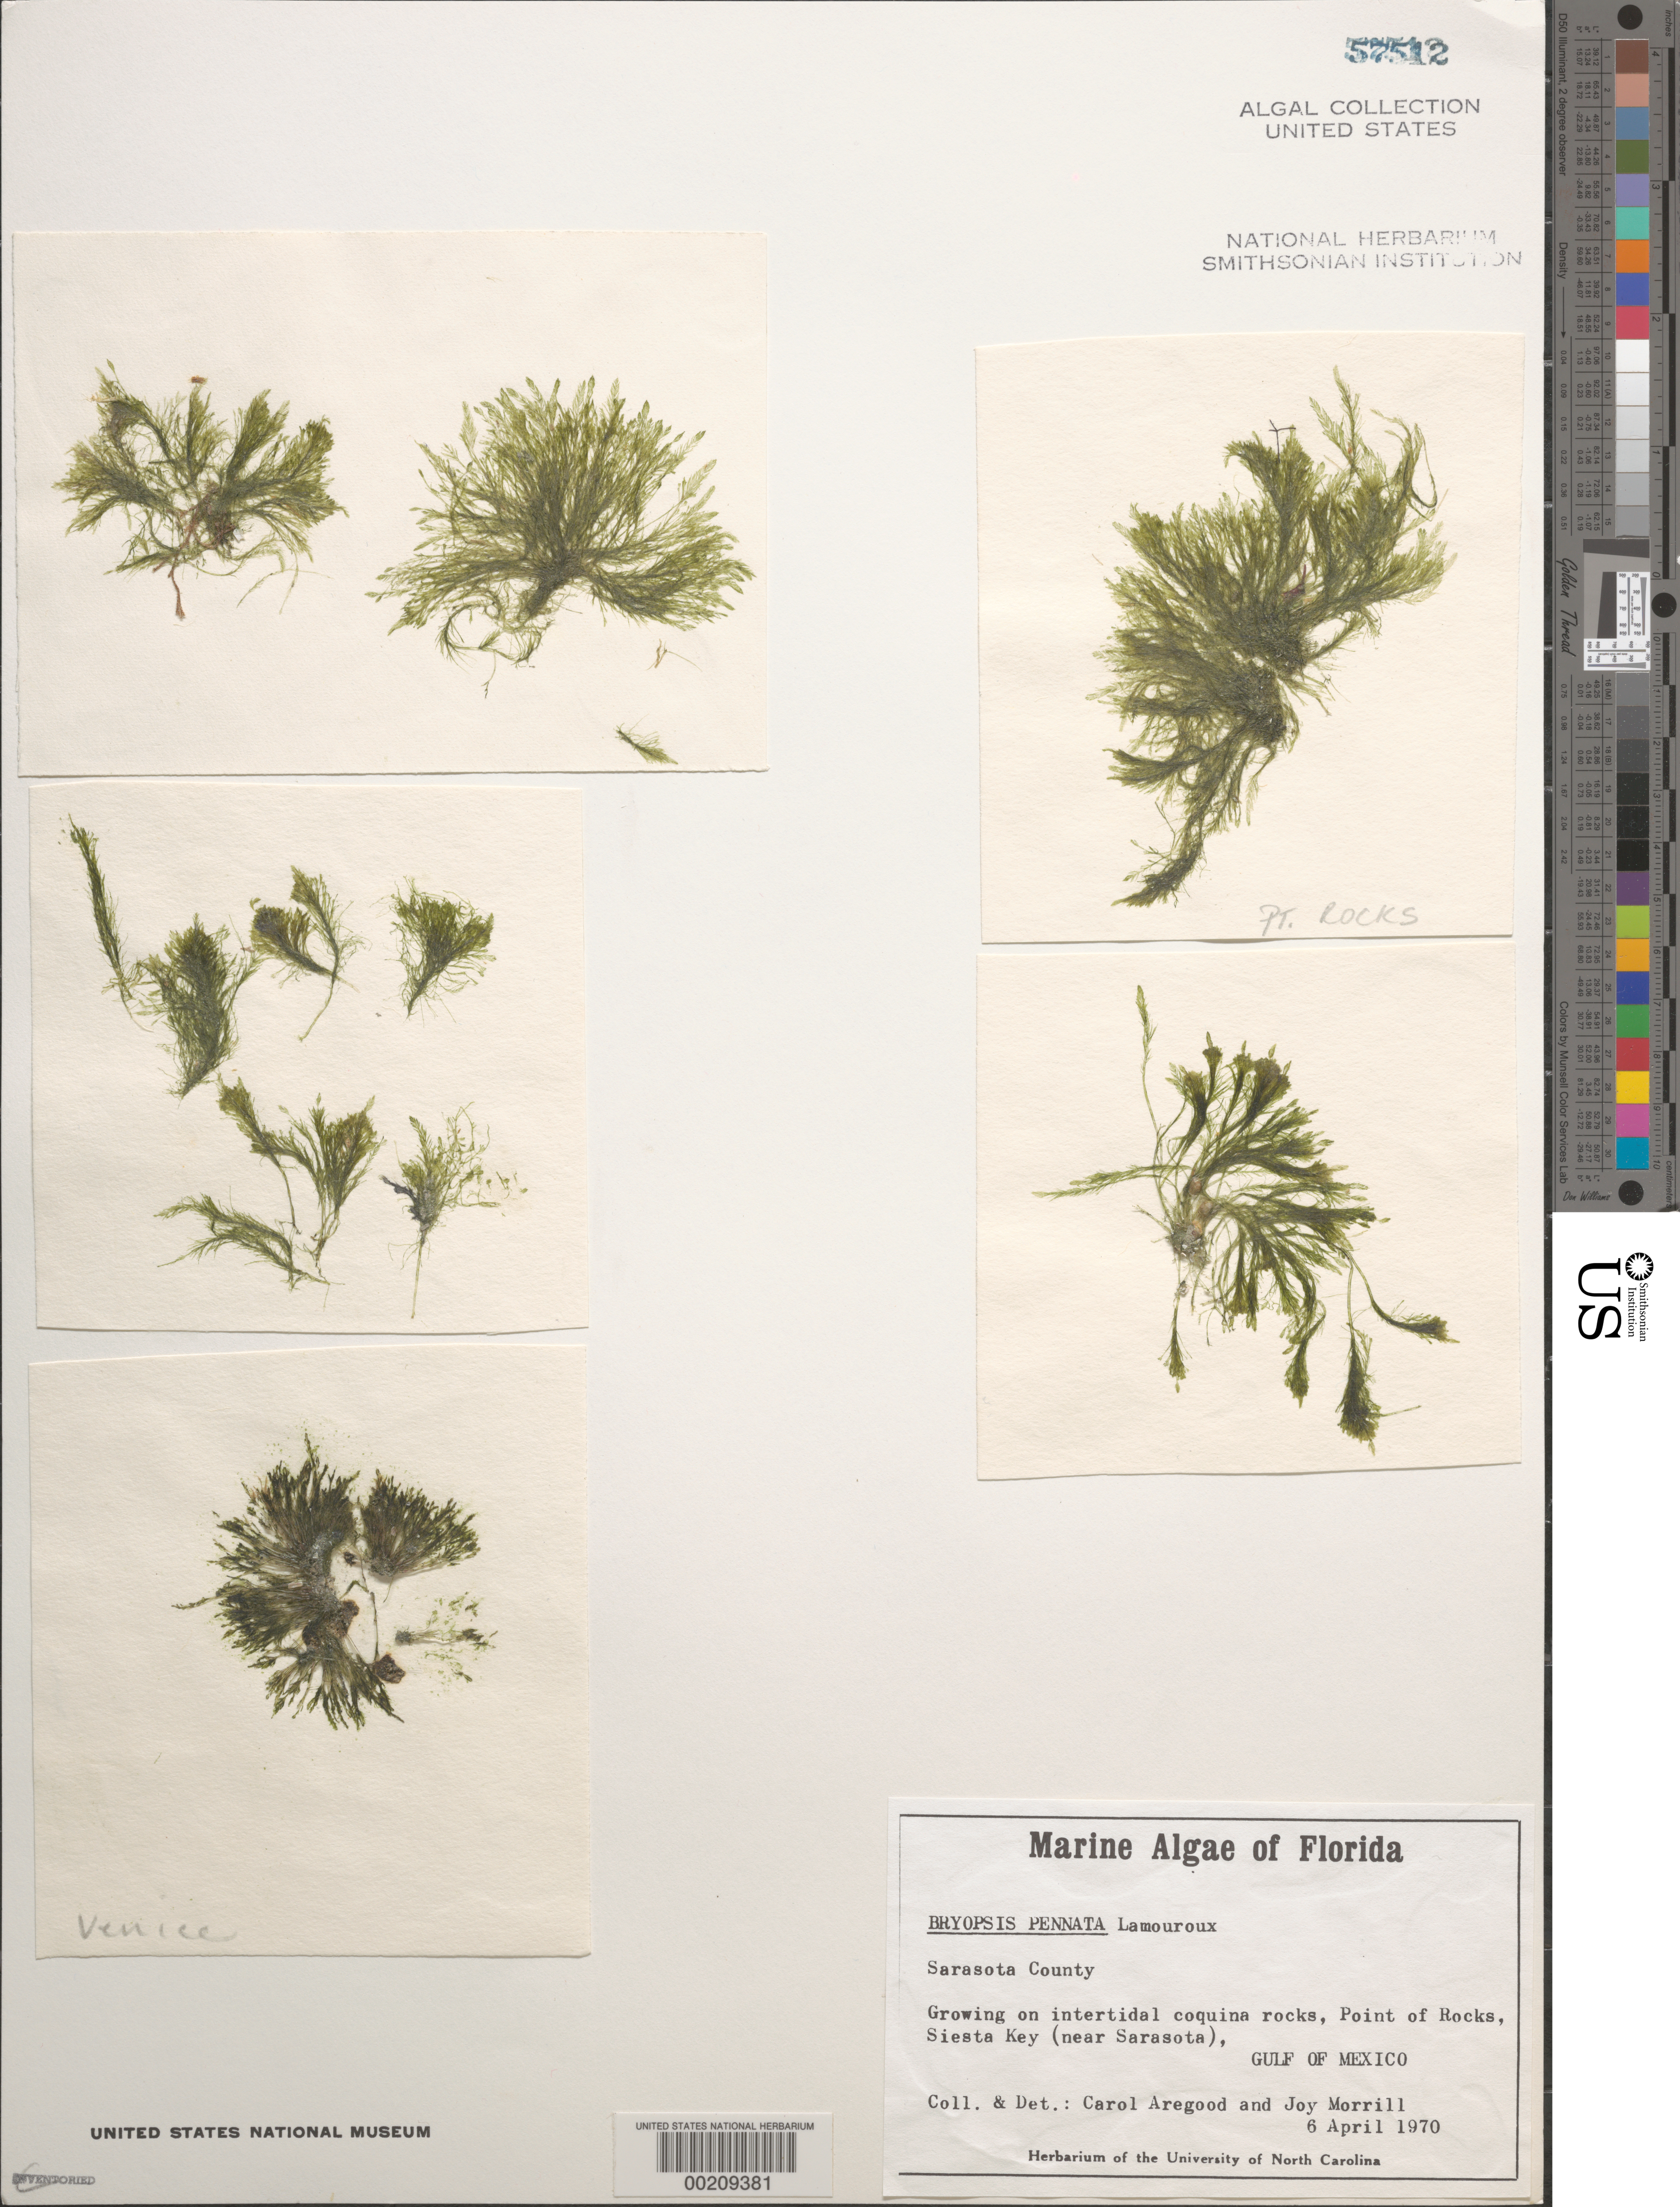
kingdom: Plantae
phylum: Chlorophyta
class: Ulvophyceae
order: Bryopsidales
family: Bryopsidaceae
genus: Bryopsis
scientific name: Bryopsis pennata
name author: J.V.Lamouroux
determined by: Aregood, C. C.; Morrill, J.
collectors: C. Aregood & J. Morrill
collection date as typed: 06 Apr 1970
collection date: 1970-04-06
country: United States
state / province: Florida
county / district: Sarasota County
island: Siesta Key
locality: Point of Rocks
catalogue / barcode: US 57512